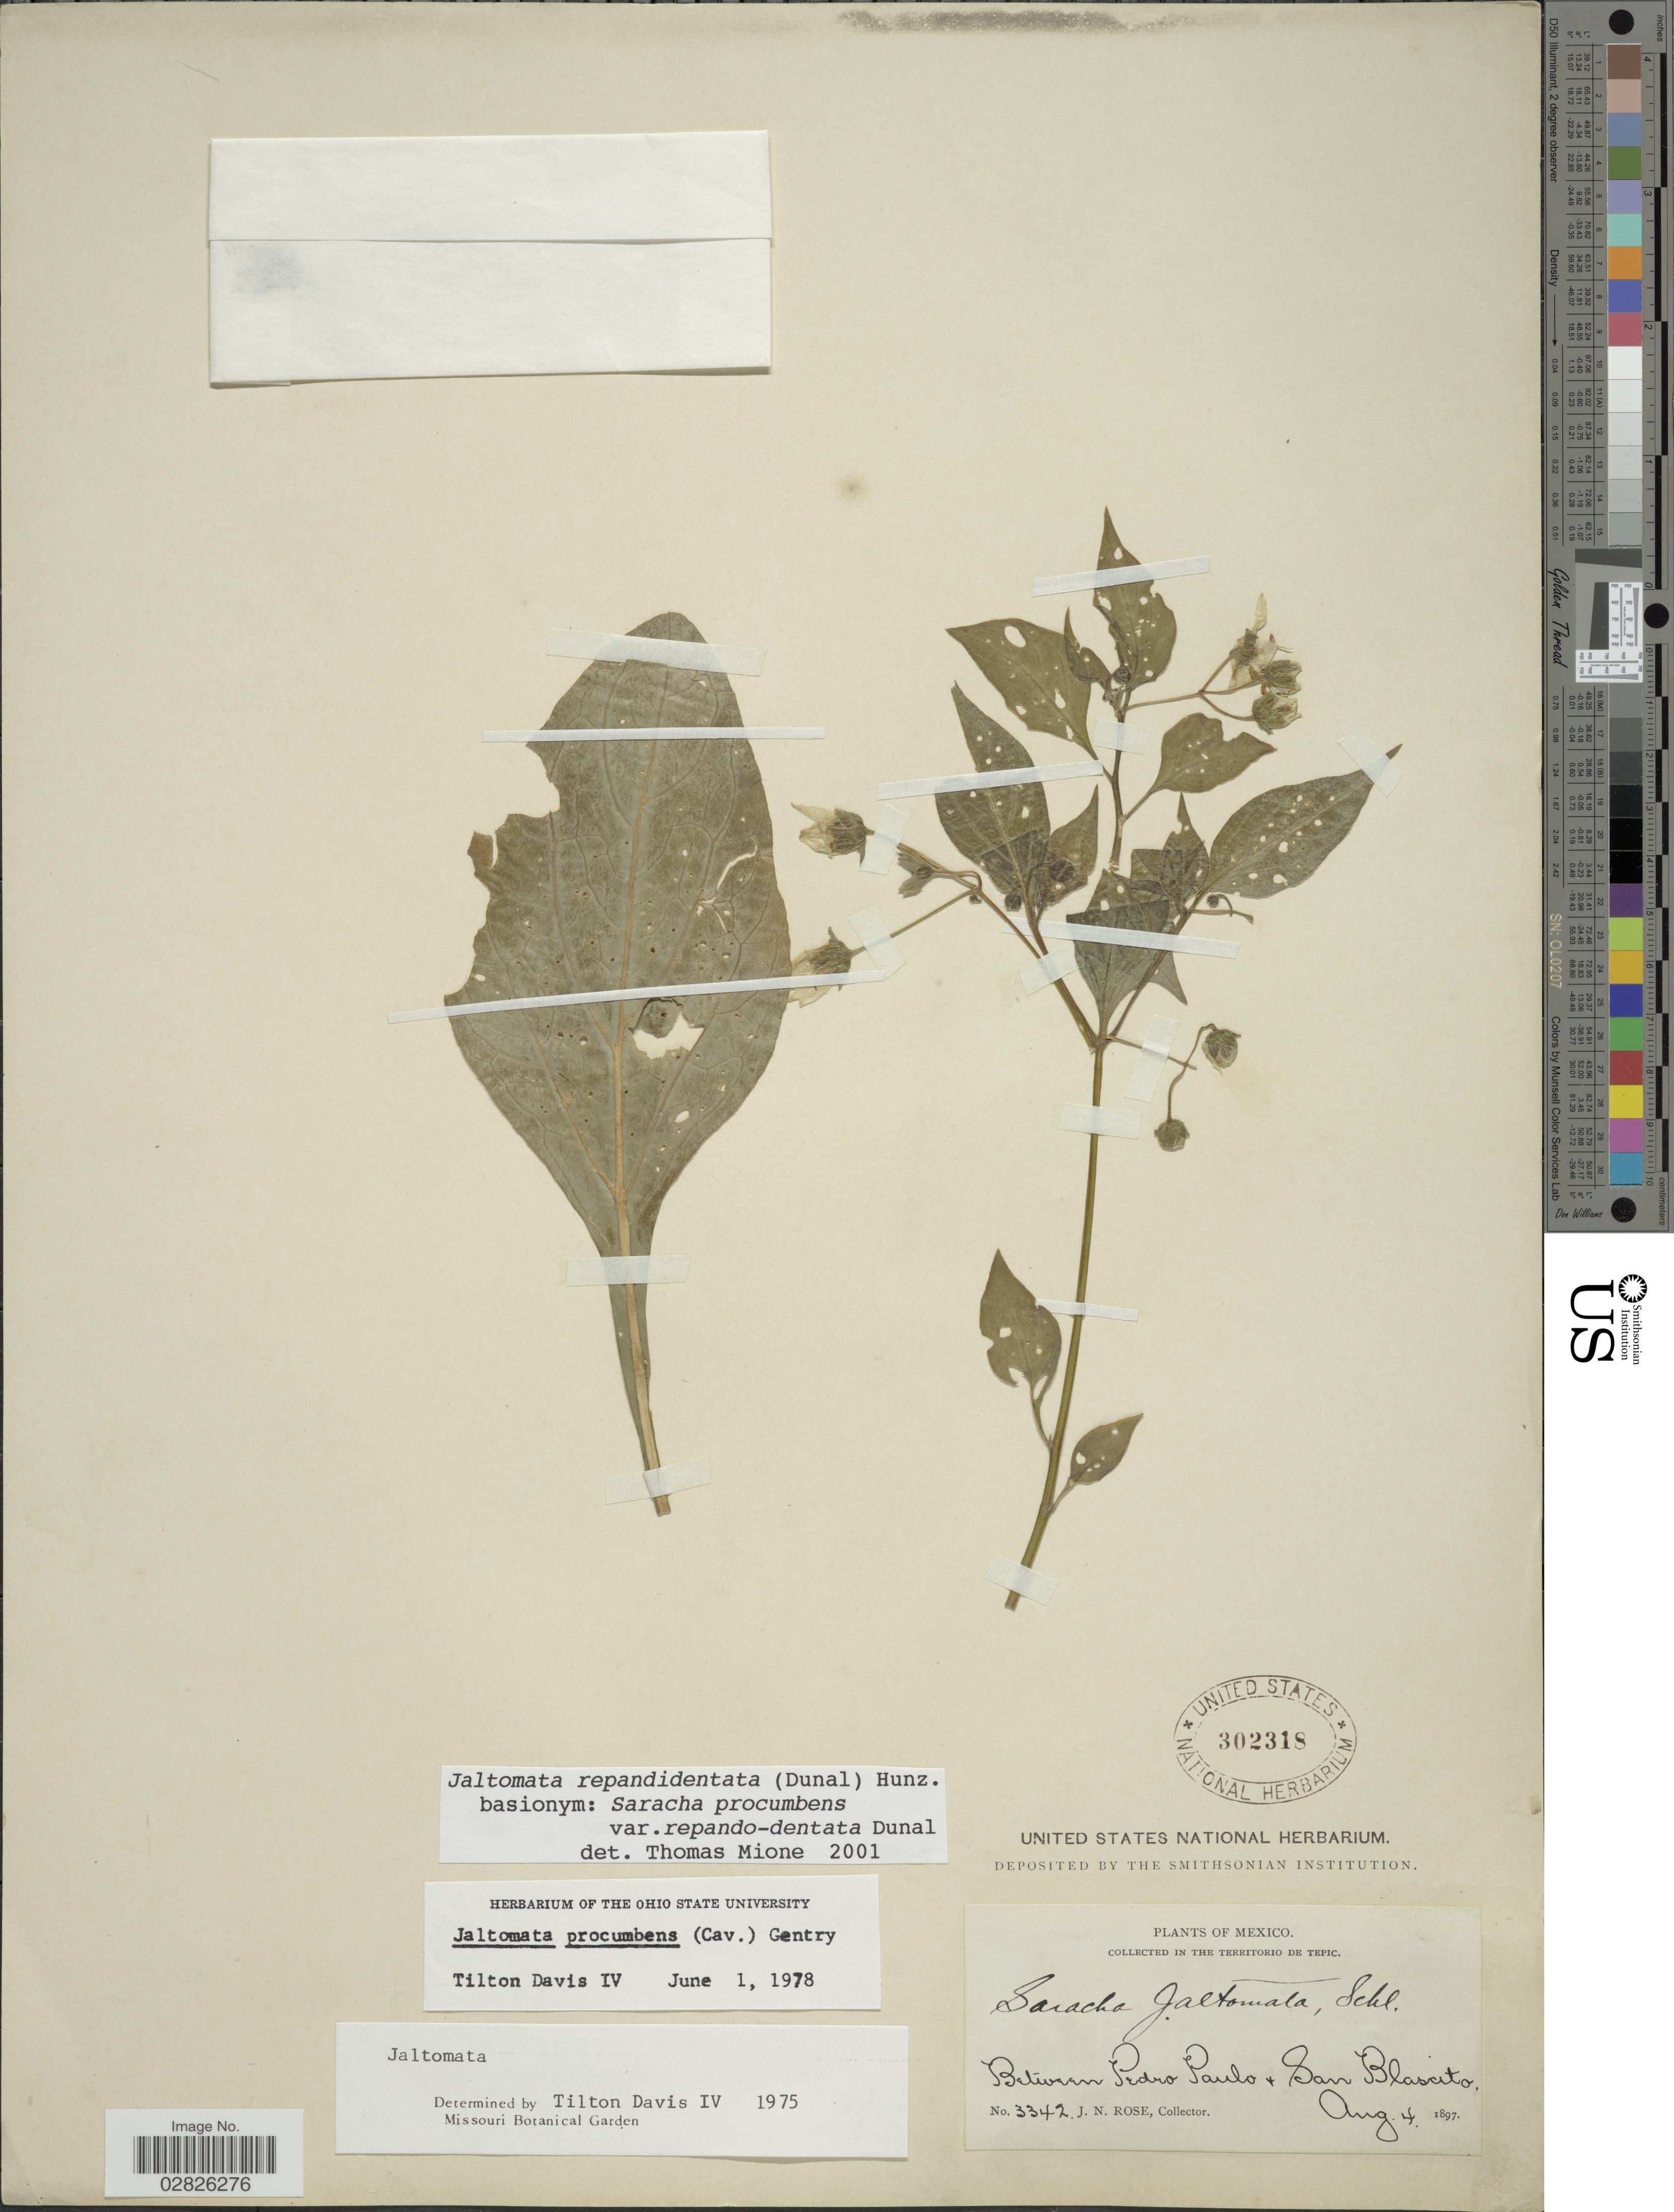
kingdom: Plantae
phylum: Tracheophyta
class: Magnoliopsida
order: Solanales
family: Solanaceae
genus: Jaltomata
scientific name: Jaltomata repandidentata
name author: (Dunal) Hunz.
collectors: J. N. Rose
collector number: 3342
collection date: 1897-08-04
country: Mexico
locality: In the territorio de Tepic. Between Pedro Paulo + San Blascito.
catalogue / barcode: US 302318